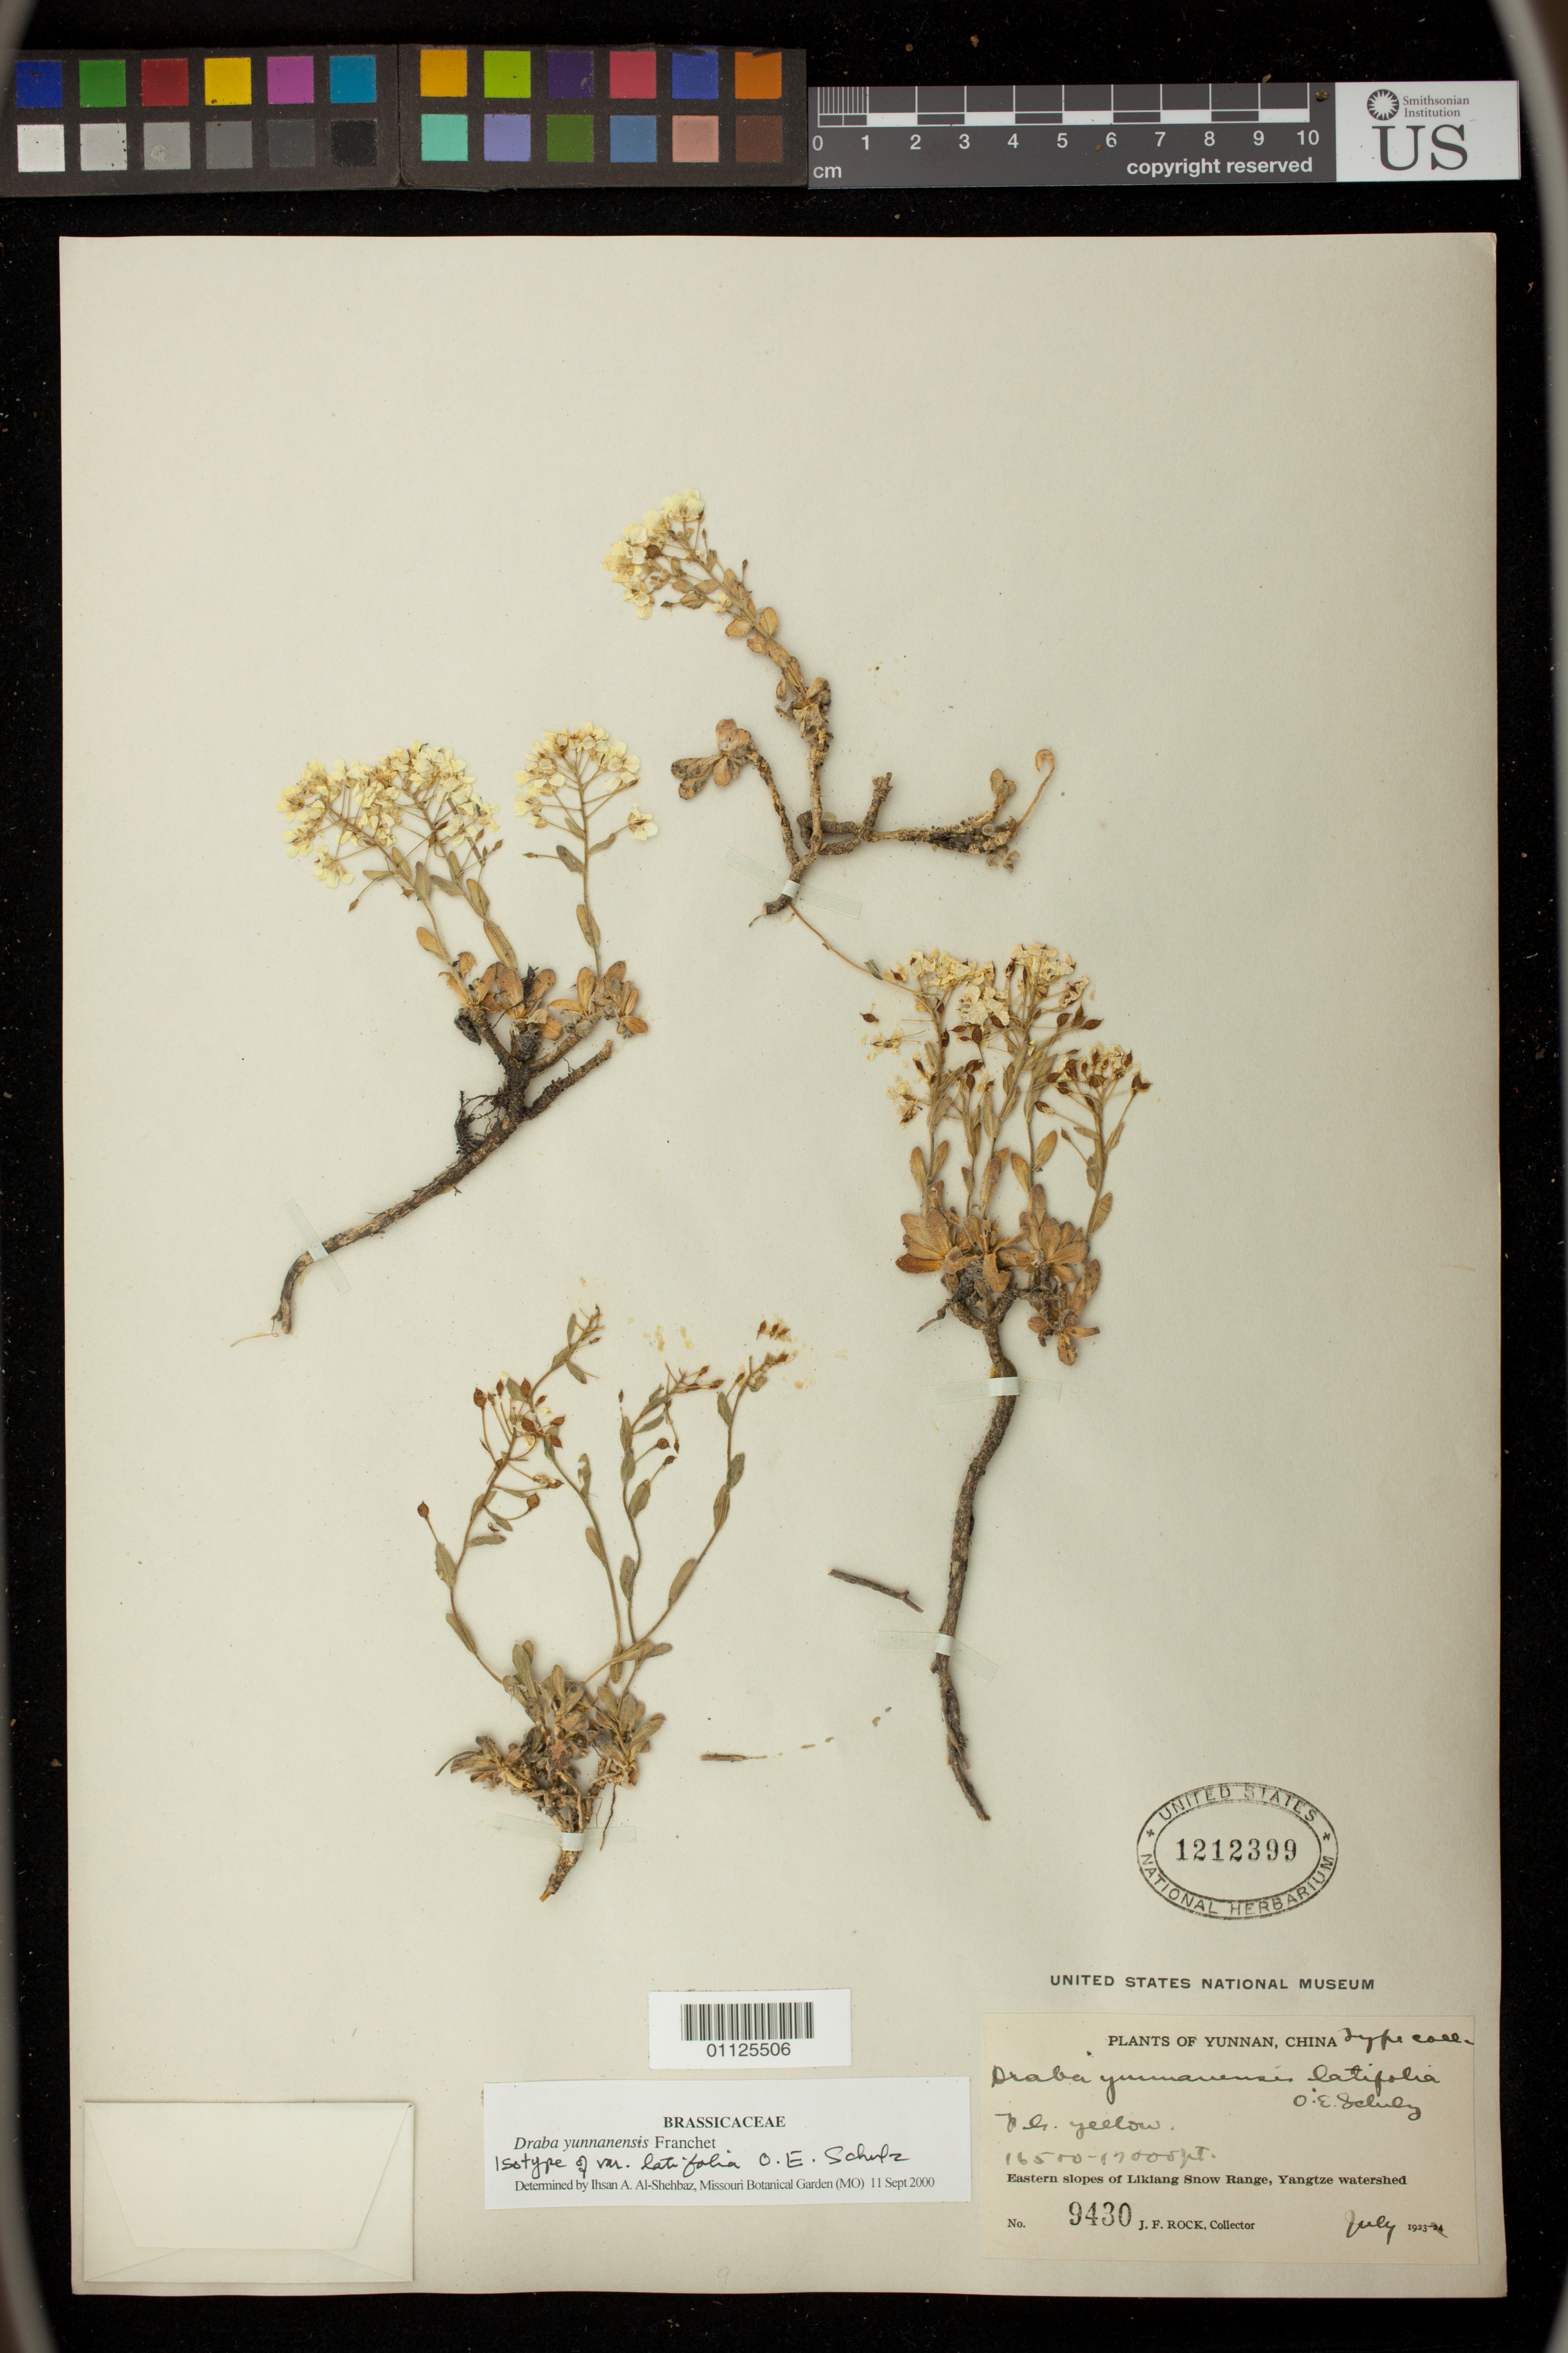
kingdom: Plantae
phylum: Tracheophyta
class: Magnoliopsida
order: Brassicales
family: Brassicaceae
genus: Draba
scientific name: Draba yunnanensis var. latifolia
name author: O.E. Schulz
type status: Isotype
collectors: J. F. Rock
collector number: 9430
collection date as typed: Jul 1923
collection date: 1923-07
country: China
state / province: Yunnan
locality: Eastern slope of Likiang Snow Range, Yangtze watershed.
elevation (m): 5029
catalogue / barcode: US 1212399